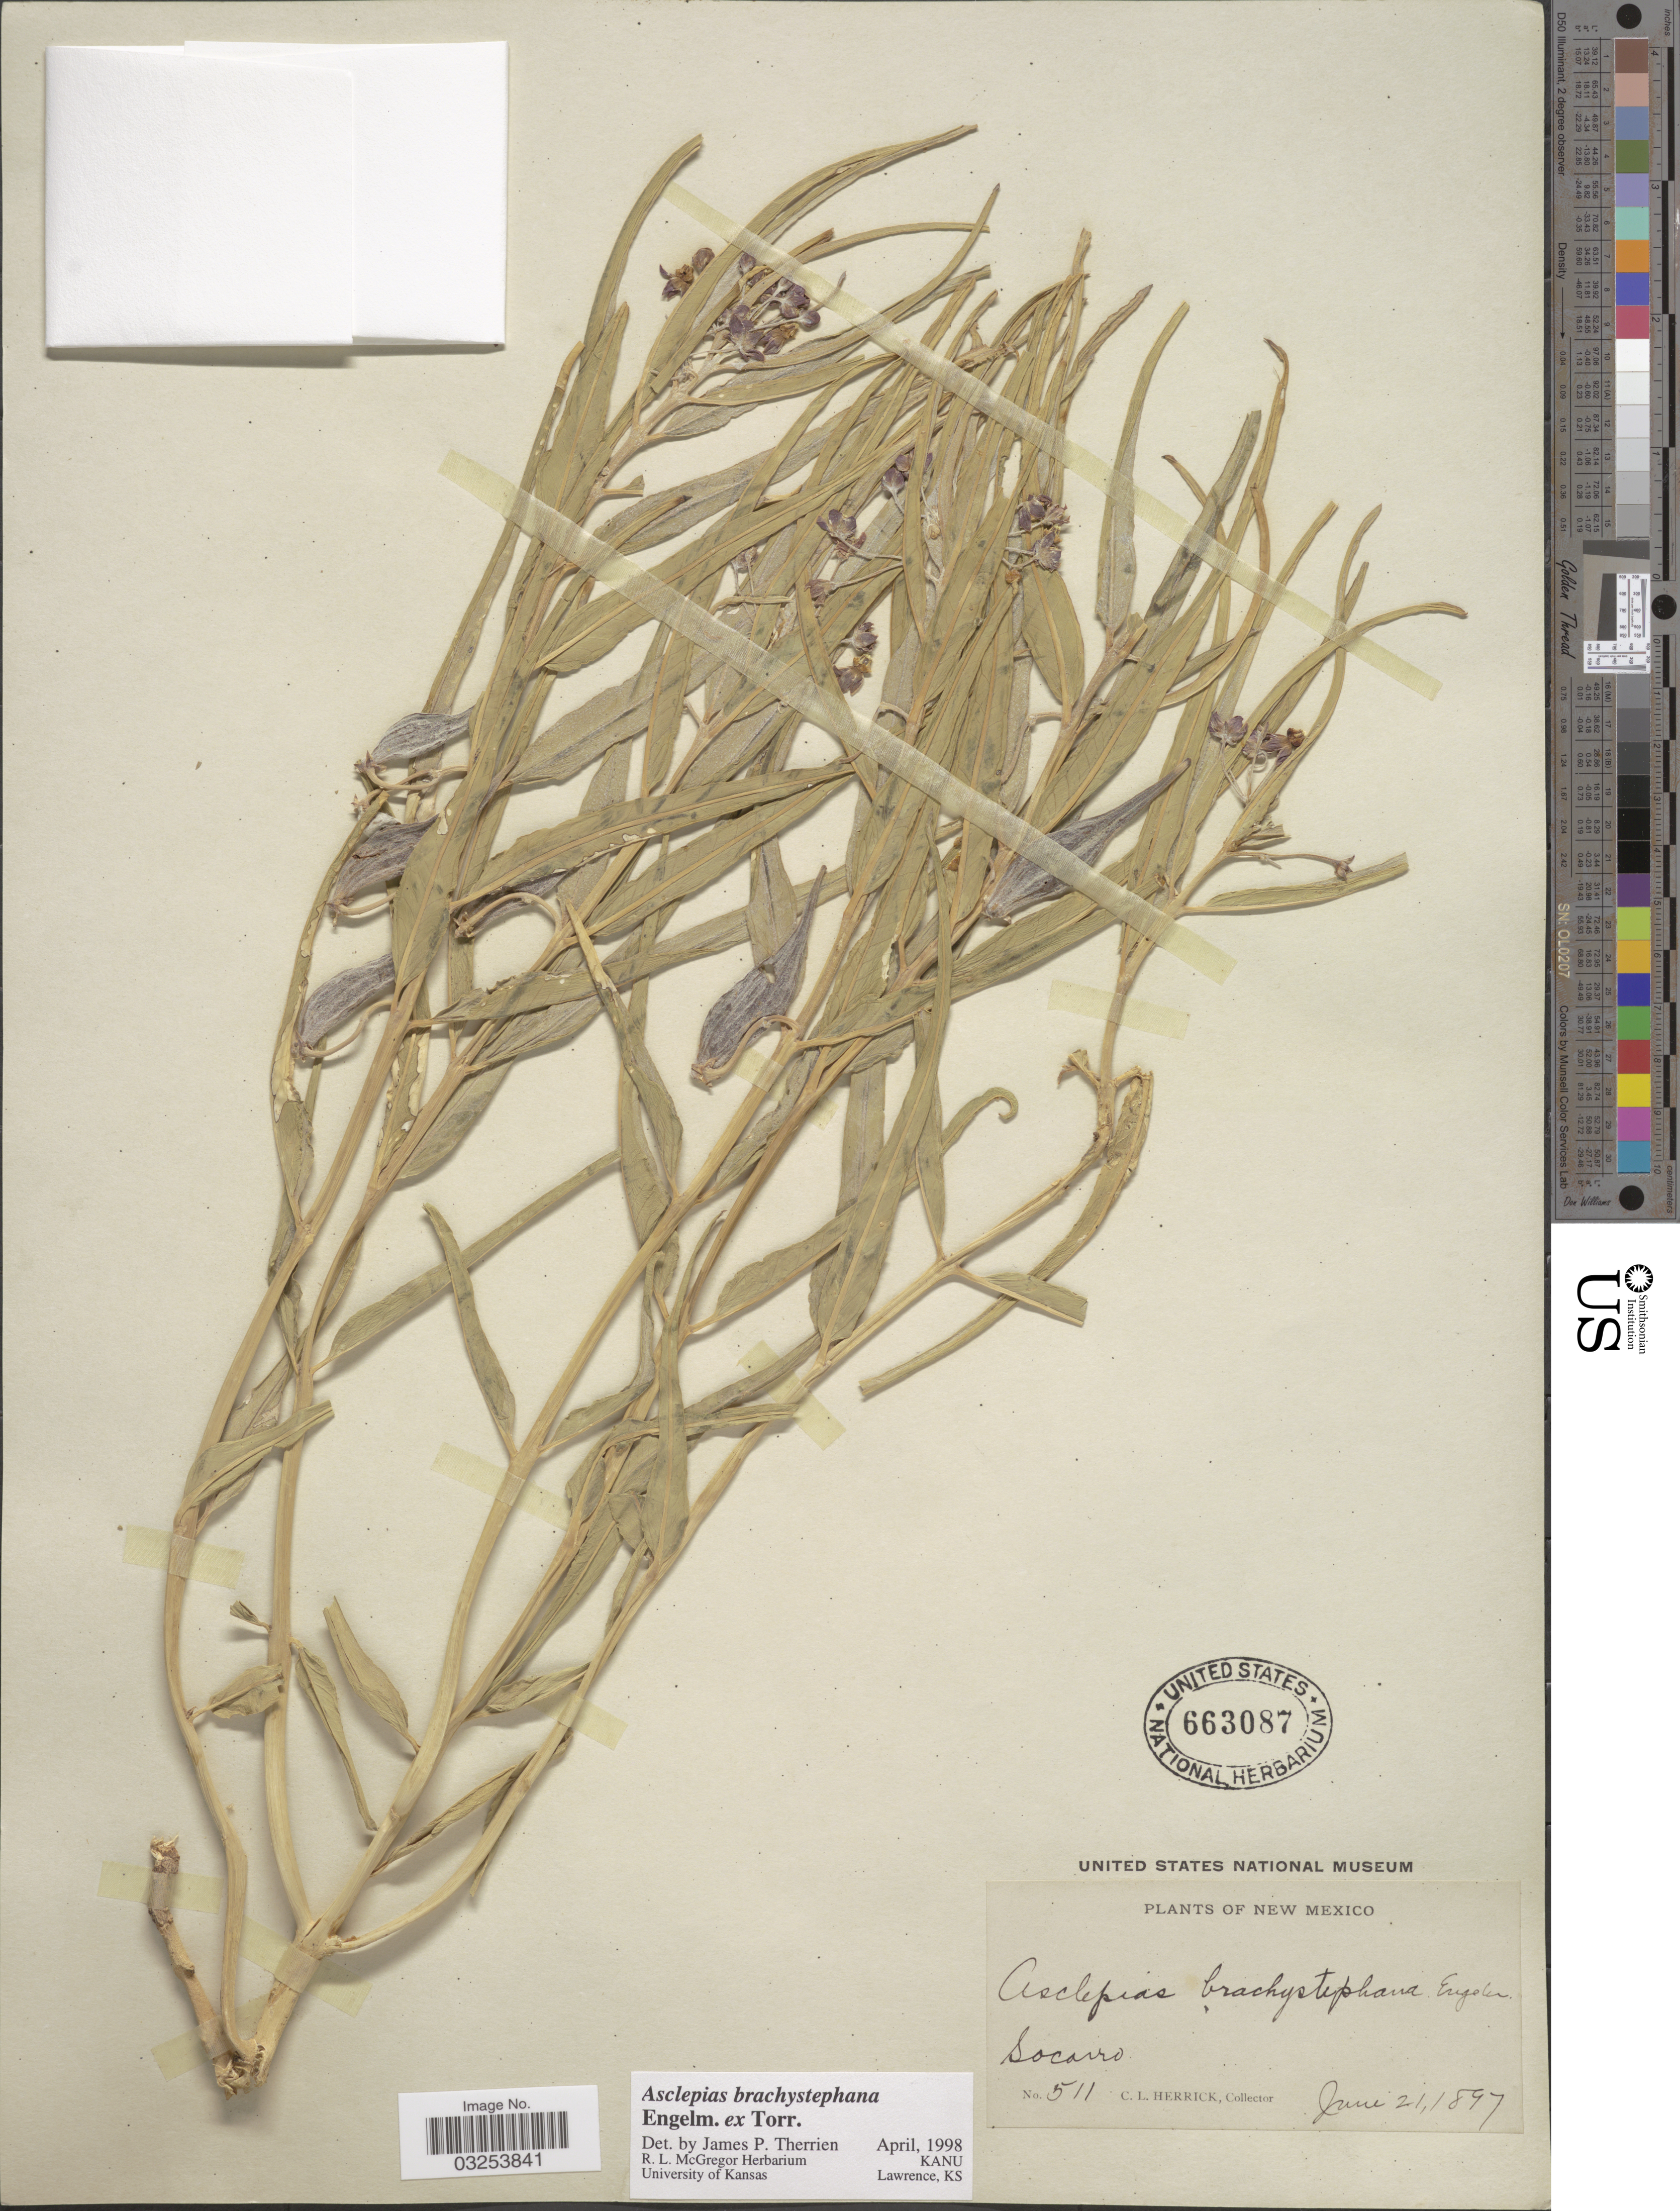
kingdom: Plantae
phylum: Tracheophyta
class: Magnoliopsida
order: Gentianales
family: Apocynaceae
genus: Asclepias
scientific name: Asclepias brachystephana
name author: Engelm. ex Torr.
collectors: C. Herrick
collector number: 511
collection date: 1897-06-21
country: United States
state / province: New Mexico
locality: Socorro.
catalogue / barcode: US 663087